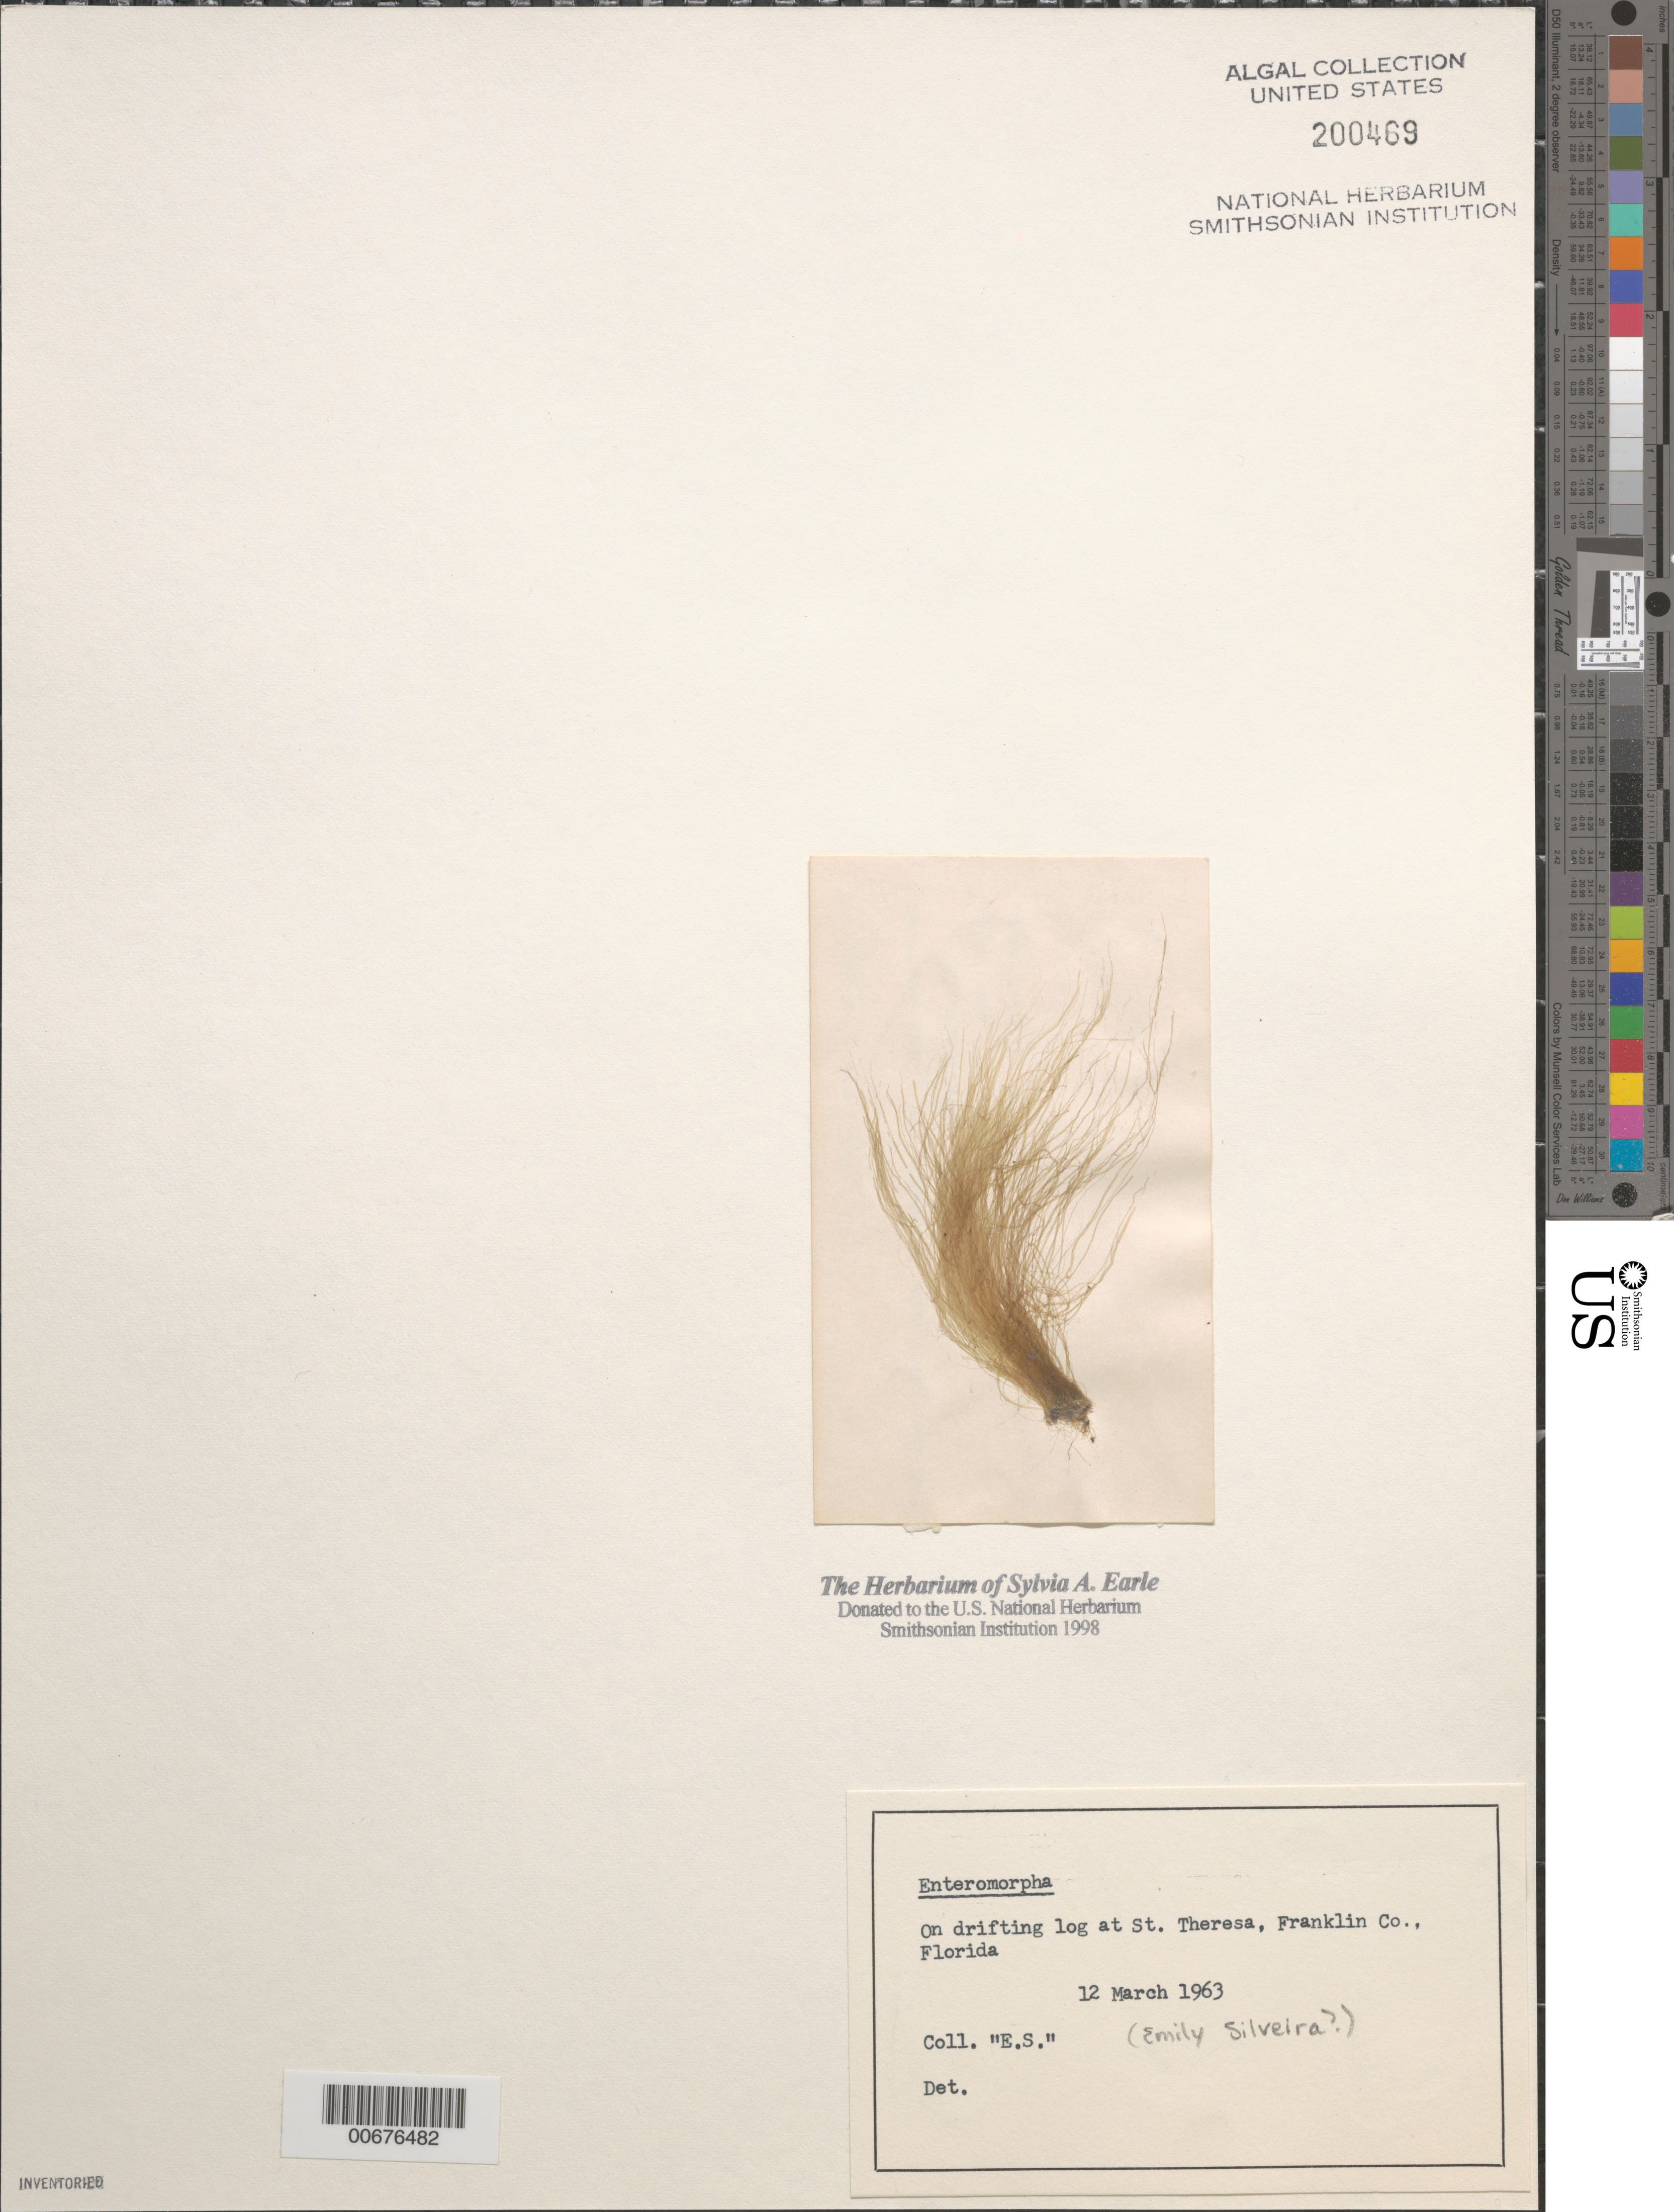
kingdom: Plantae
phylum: Chlorophyta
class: Ulvophyceae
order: Ulvales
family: Ulvaceae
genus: Ulva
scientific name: Ulva sp.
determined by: Algae name updating Project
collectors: E. A. Silveira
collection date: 1963-03-12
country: United States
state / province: Florida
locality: On drifting log at St. Theresa, Franklin Co.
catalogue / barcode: US 200469